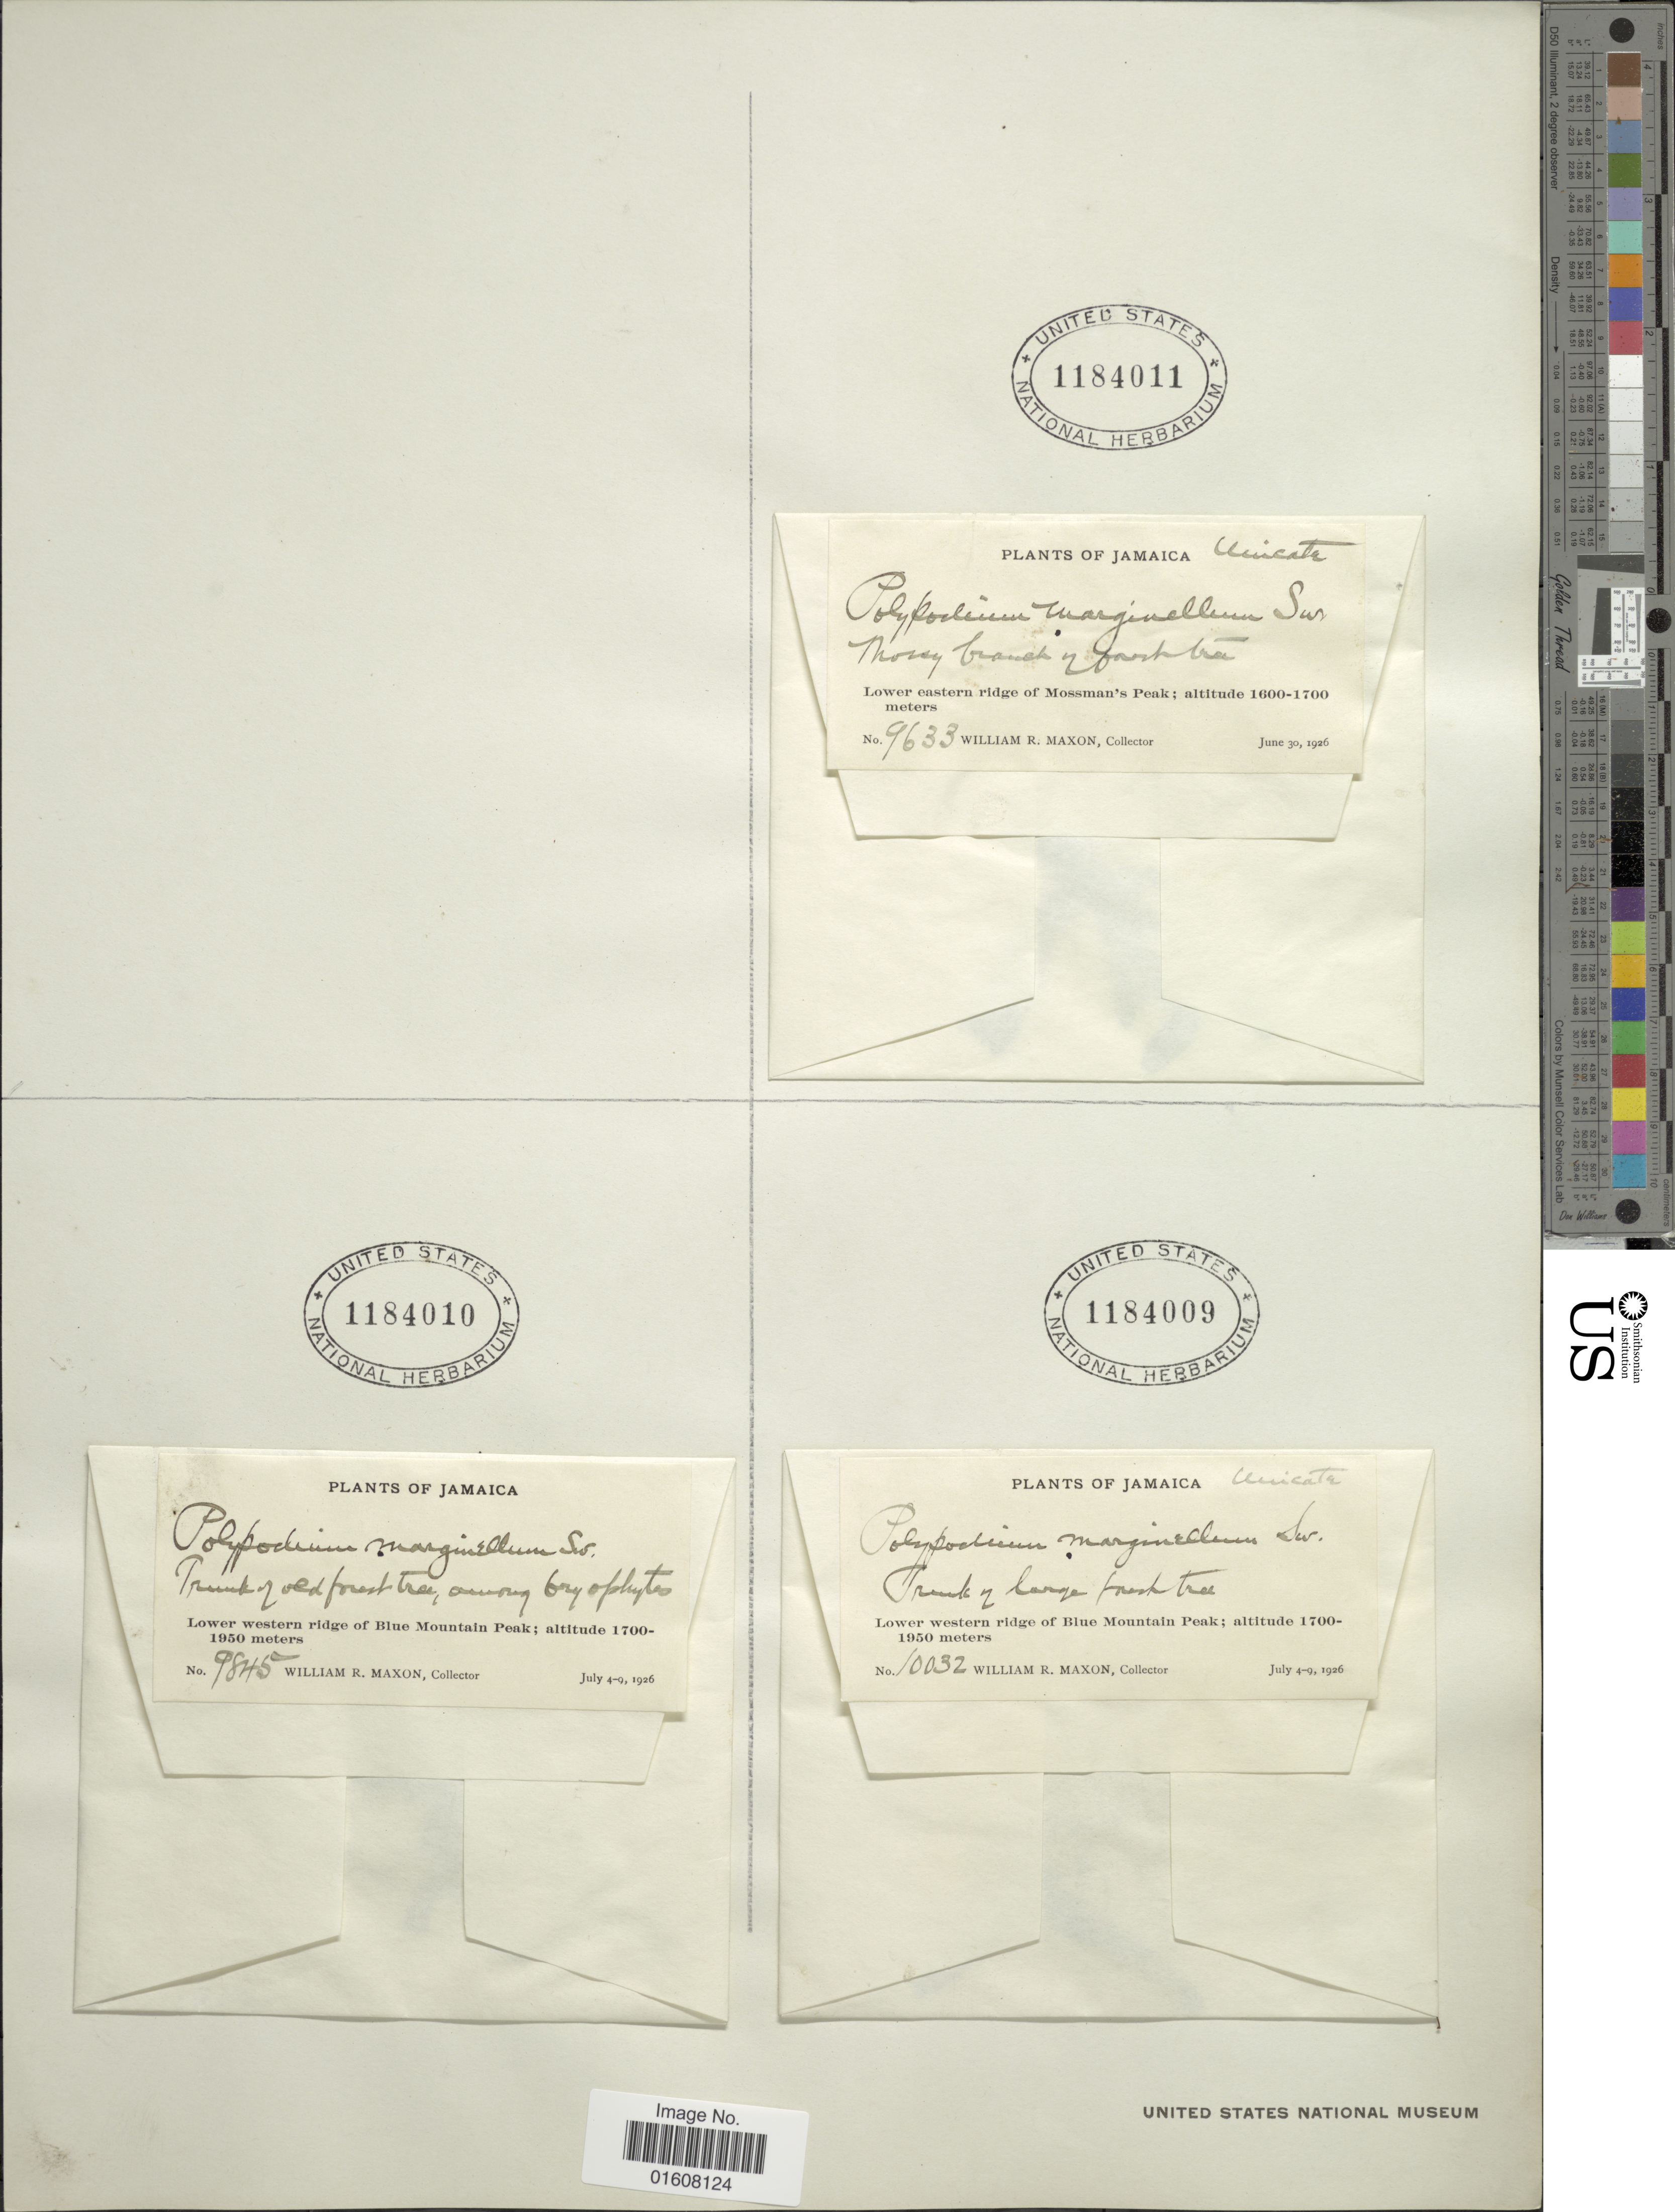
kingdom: Plantae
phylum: Tracheophyta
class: Polypodiopsida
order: Polypodiales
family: Polypodiaceae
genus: Grammitis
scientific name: Grammitis marginella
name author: (Sw.) Sw.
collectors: W. R. Maxon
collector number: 10032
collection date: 1926-07-04/1926-07-09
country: Jamaica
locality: Lower western ridge of Blue Mountain Peak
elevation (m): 1700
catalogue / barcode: US 1184009